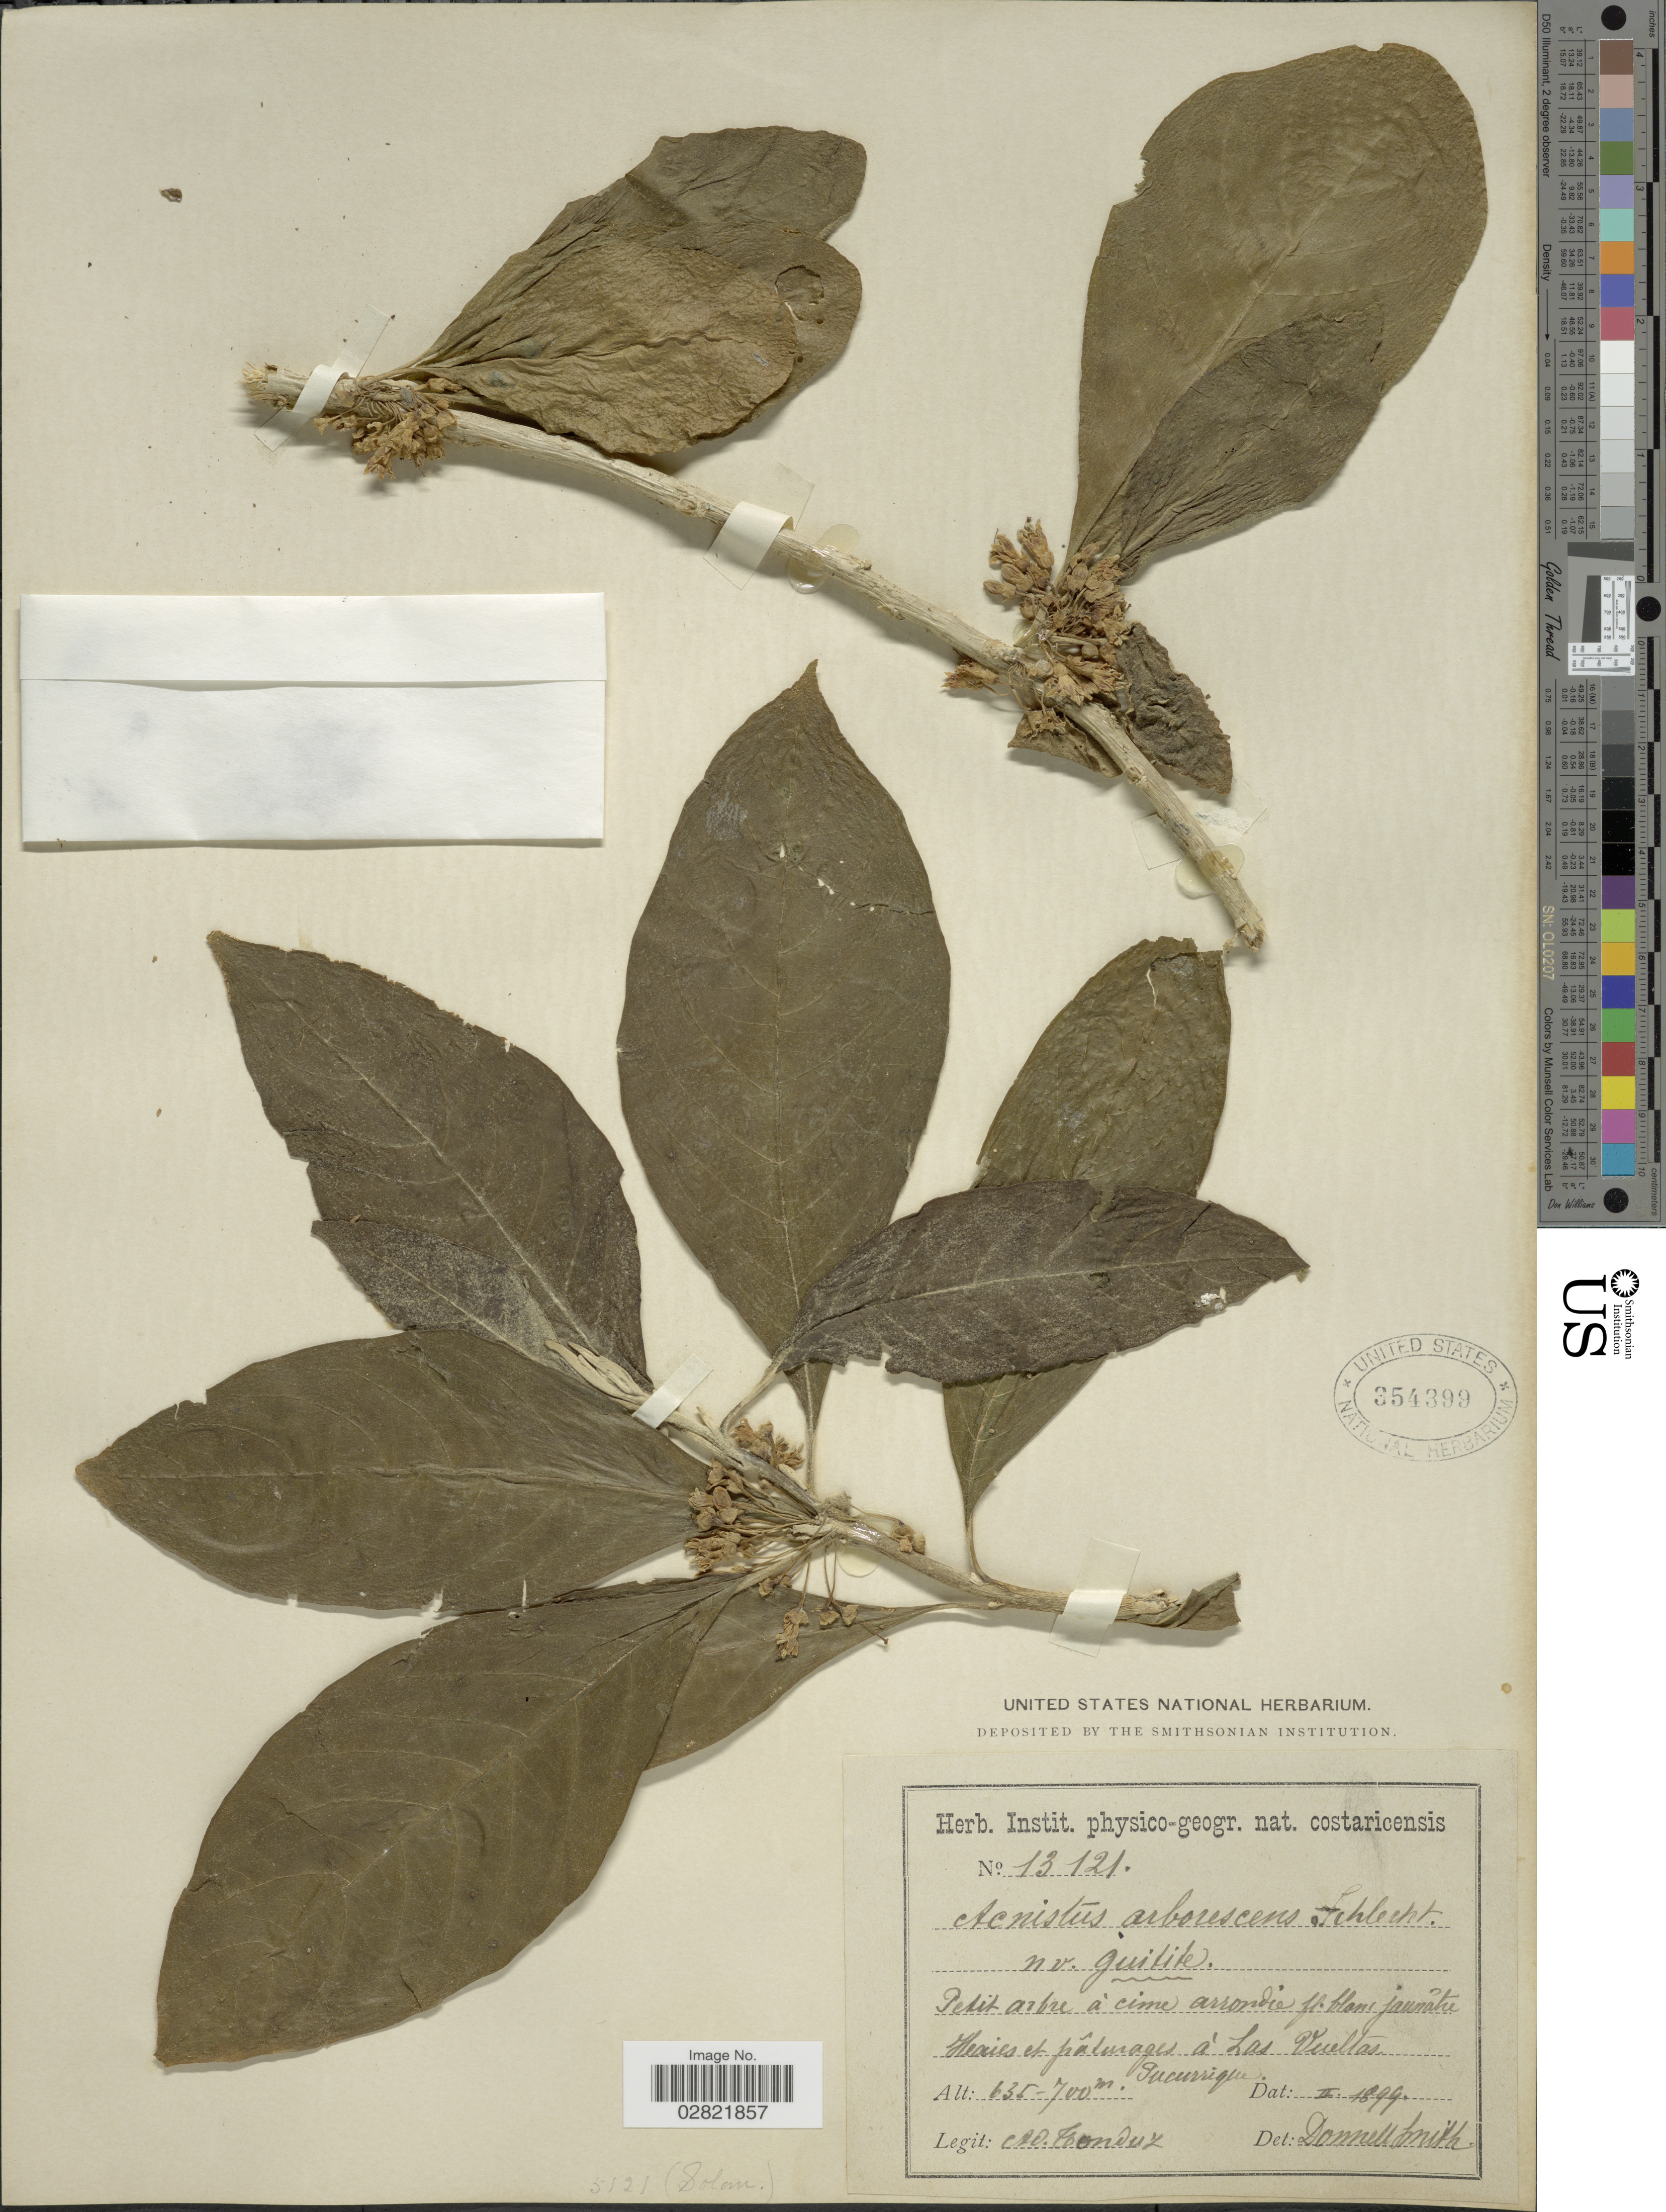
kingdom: Plantae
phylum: Tracheophyta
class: Magnoliopsida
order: Solanales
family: Solanaceae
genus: Acnistus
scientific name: Acnistus arborescens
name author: (L.) Schltdl.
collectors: A. Tonduz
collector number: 13121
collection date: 1899-02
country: Costa Rica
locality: Haies et pâturages á Las Vueltas, Tucurrique.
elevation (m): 635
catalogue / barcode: US 354399